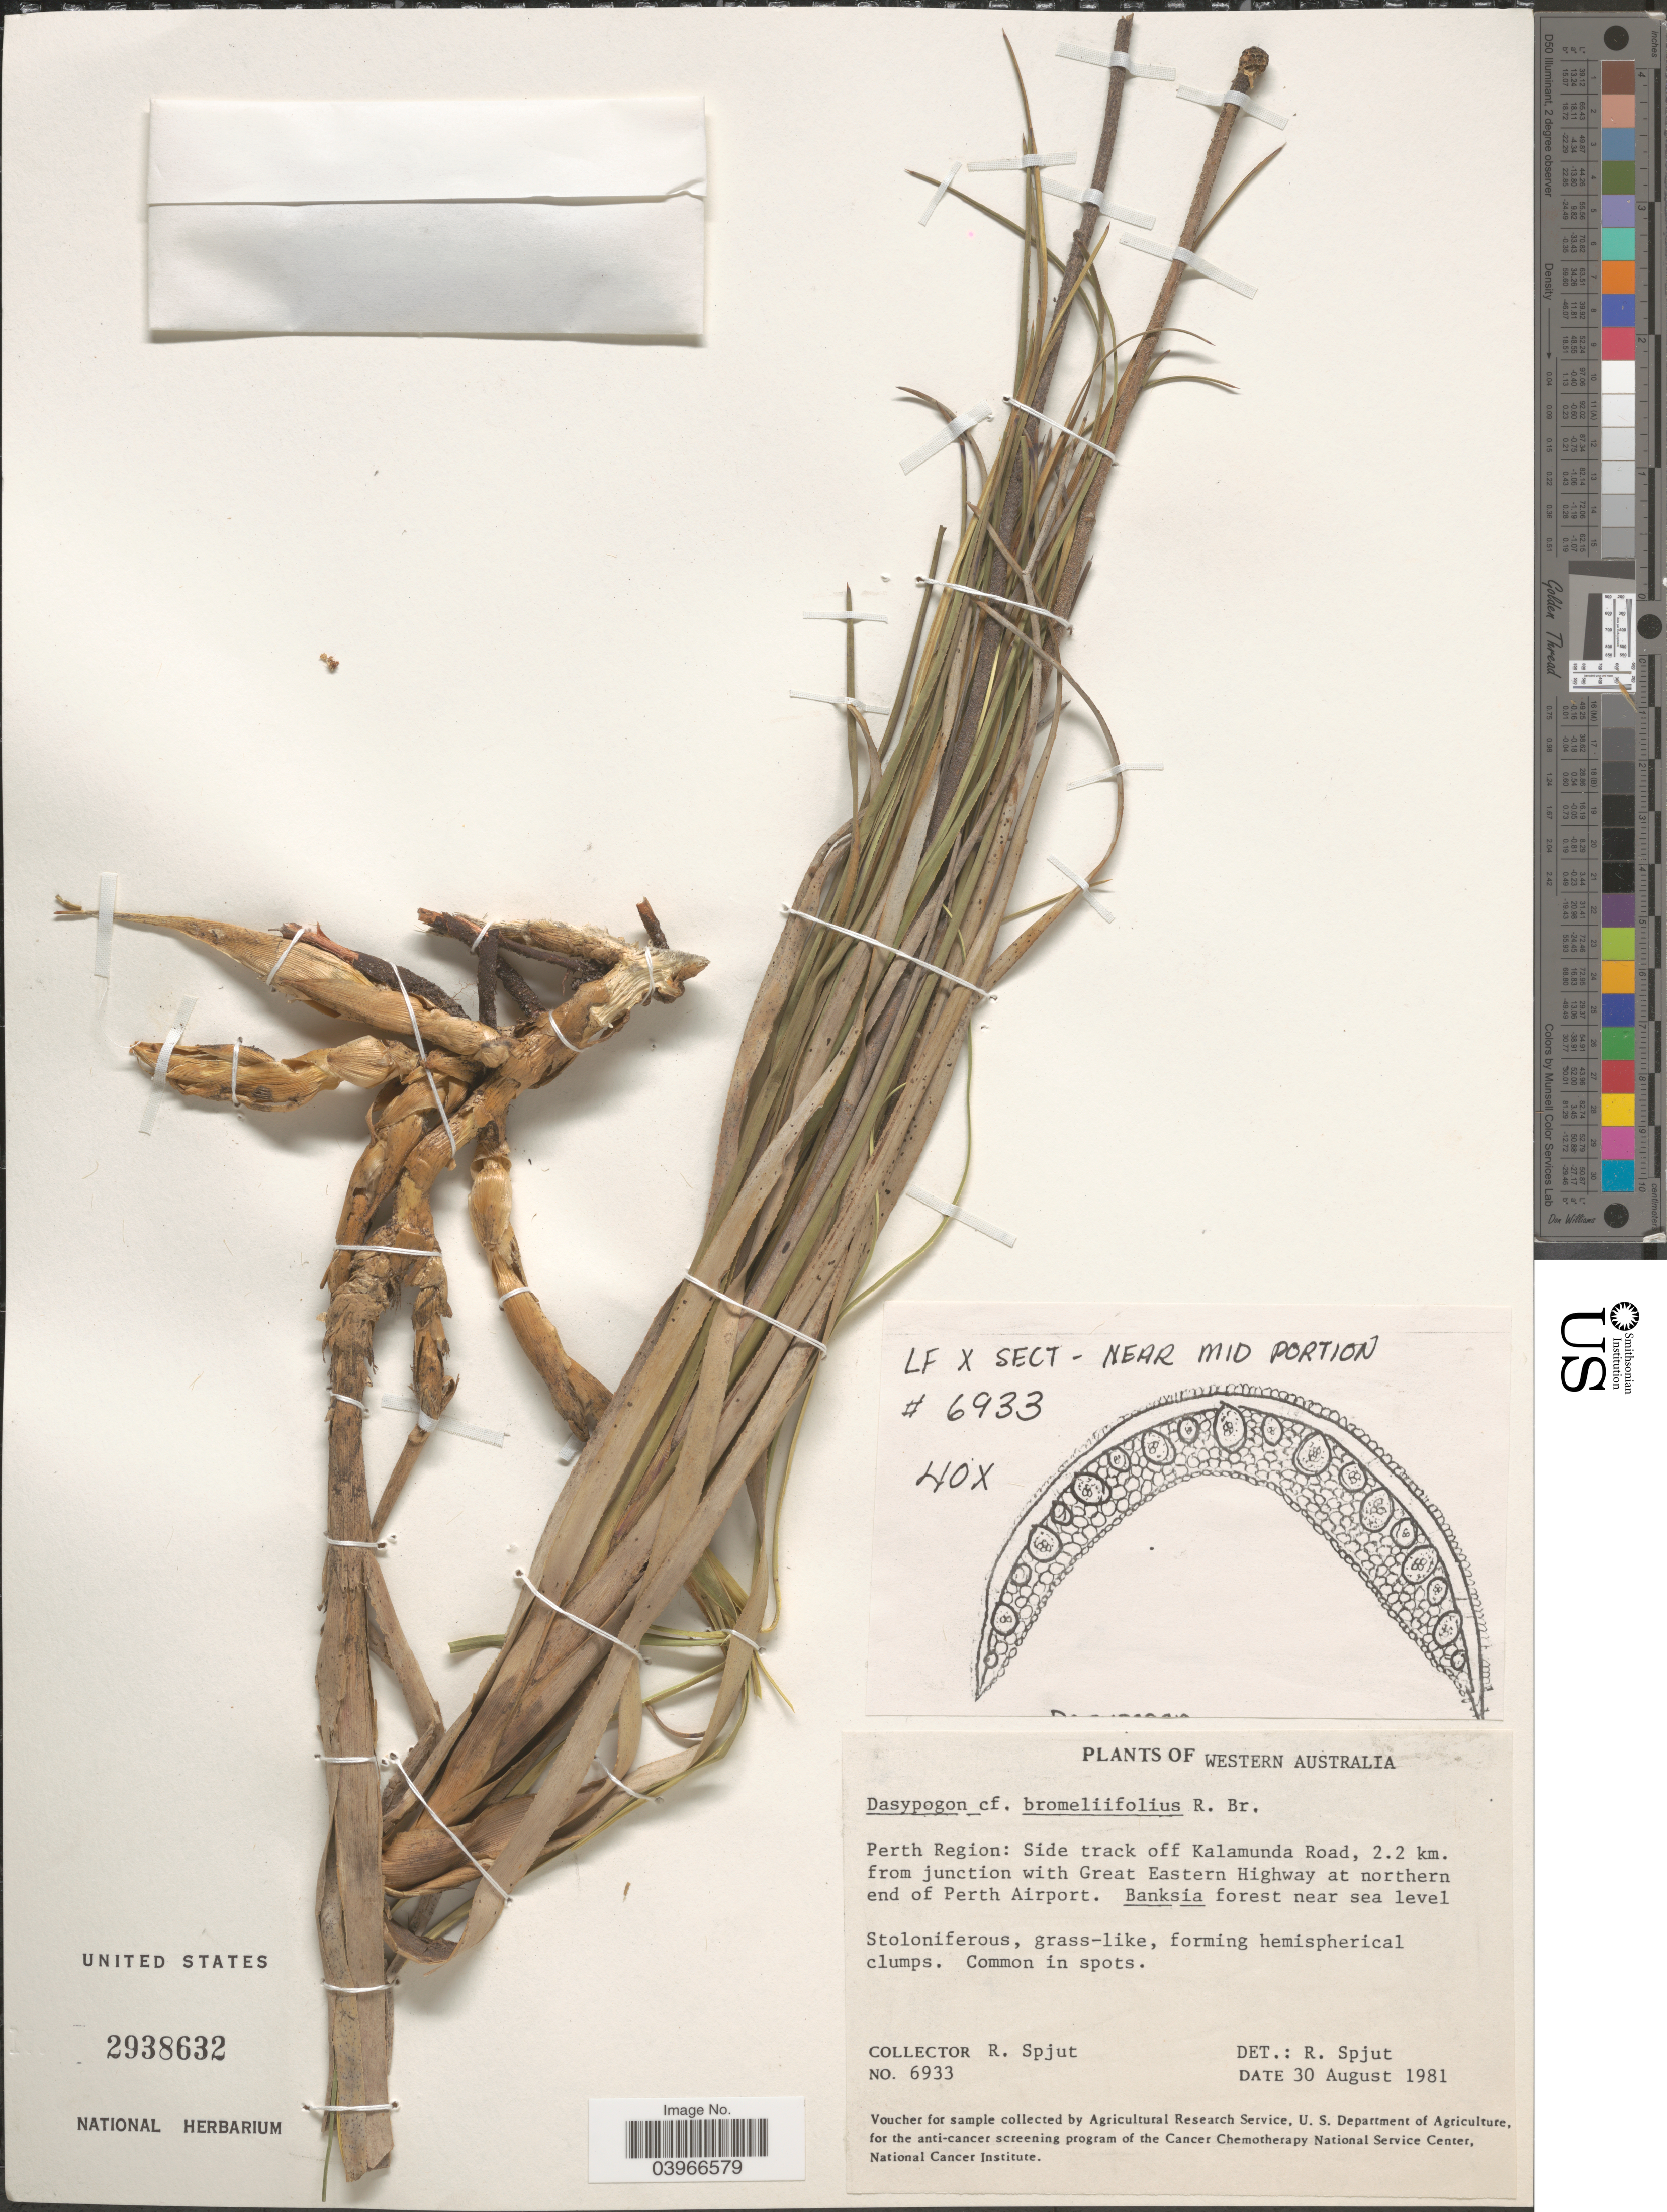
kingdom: Plantae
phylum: Tracheophyta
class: Liliopsida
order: Arecales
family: Dasypogonaceae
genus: Dasypogon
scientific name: Dasypogon bromeliifolius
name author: R. Br.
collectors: R. Spjut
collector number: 6933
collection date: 1981-08-30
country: Australia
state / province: Western Australia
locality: LF [Foreign script] Sect - near Mid Portion.Perth Region: Side track off Kalamunda Road, 2.2 km. from junction with Great Eastern Highway at northern end of Perth Airport.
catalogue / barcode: US 2938632